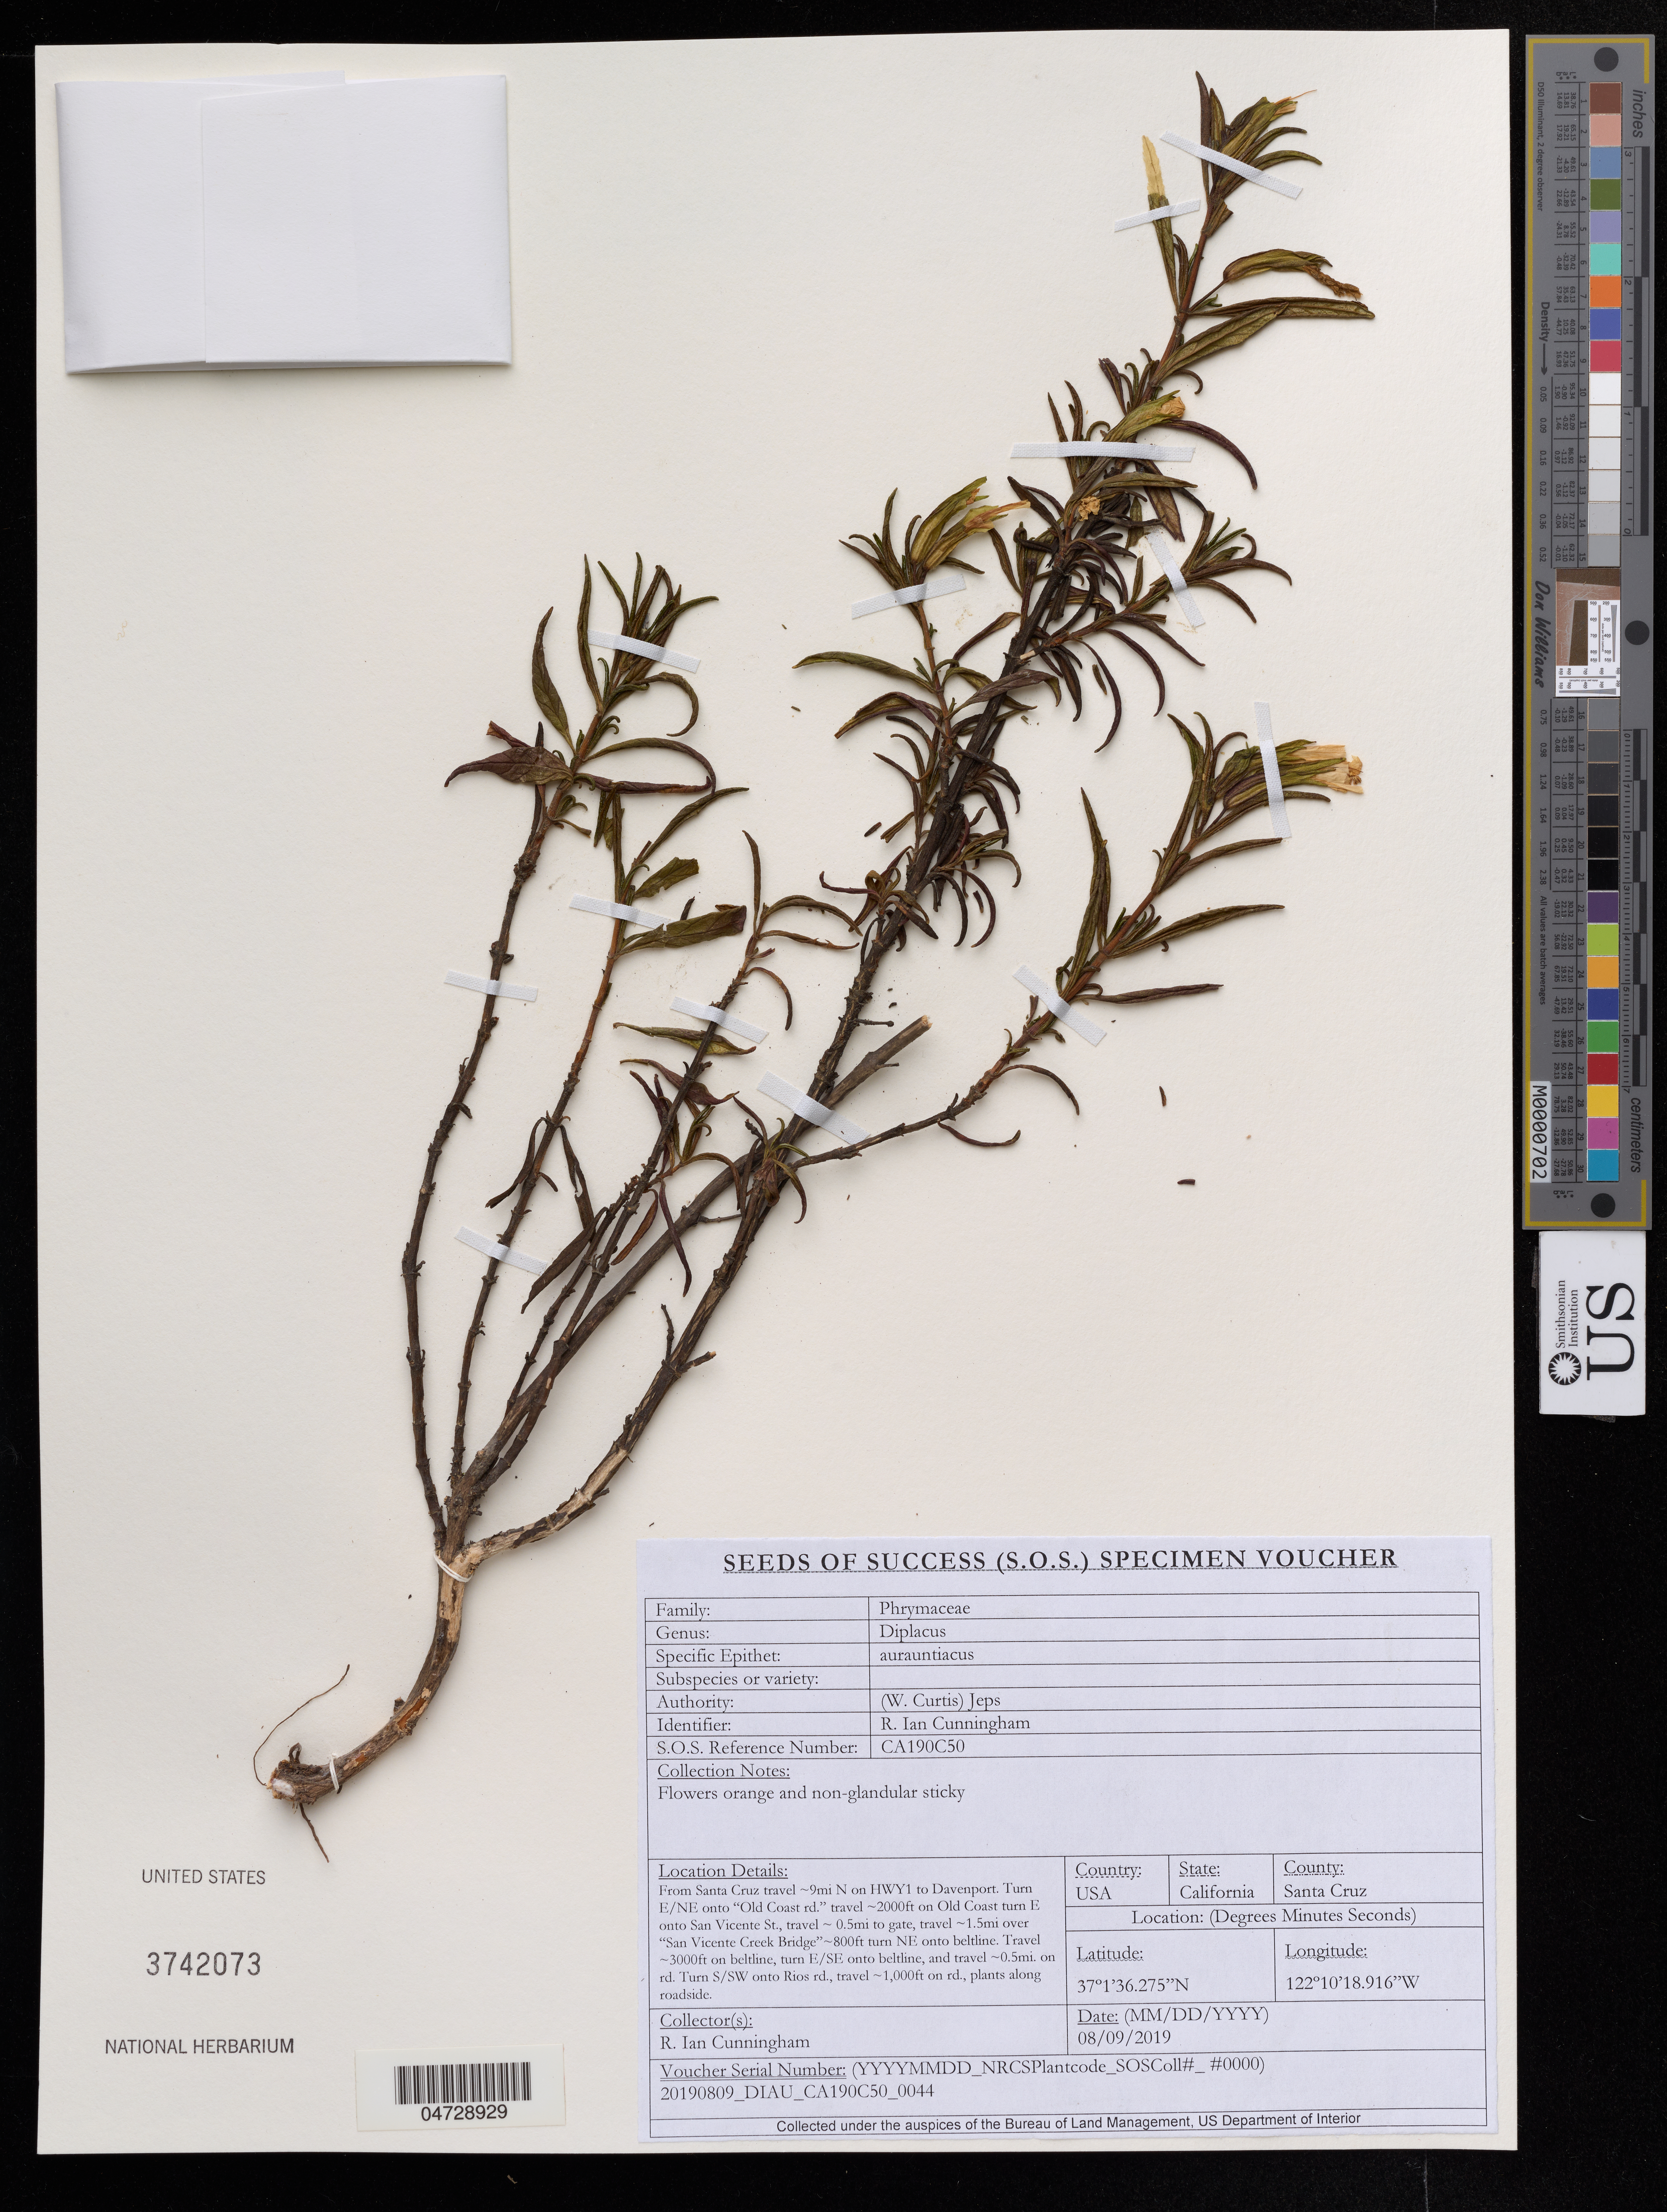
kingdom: Plantae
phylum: Tracheophyta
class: Magnoliopsida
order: Lamiales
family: Phrymaceae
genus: Diplacus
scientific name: Diplacus aurantiacus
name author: (Curtis) Jeps.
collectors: R. Cunningham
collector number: CA190C50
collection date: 2019-08-09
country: United States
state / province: California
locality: From Santa Cruz travel -9mi on HWY1 to Davenport. Turn E/NE onto "Old Coast rd." travel -2000 ft on Old Coast turn E onto San Vicente St., travel -0.5 mi to gate, travel -1.5mi over "San Vicente Creek Bridge" -800 ft turn NE onto beltline. Travel - 3000ft on beltine, turn E/SE onto beltline, and travel - 0.5mi on rd. Turn S/SW onto Rios rd., travel 1000ft on rd., plants along roadside.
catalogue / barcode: US 3742073